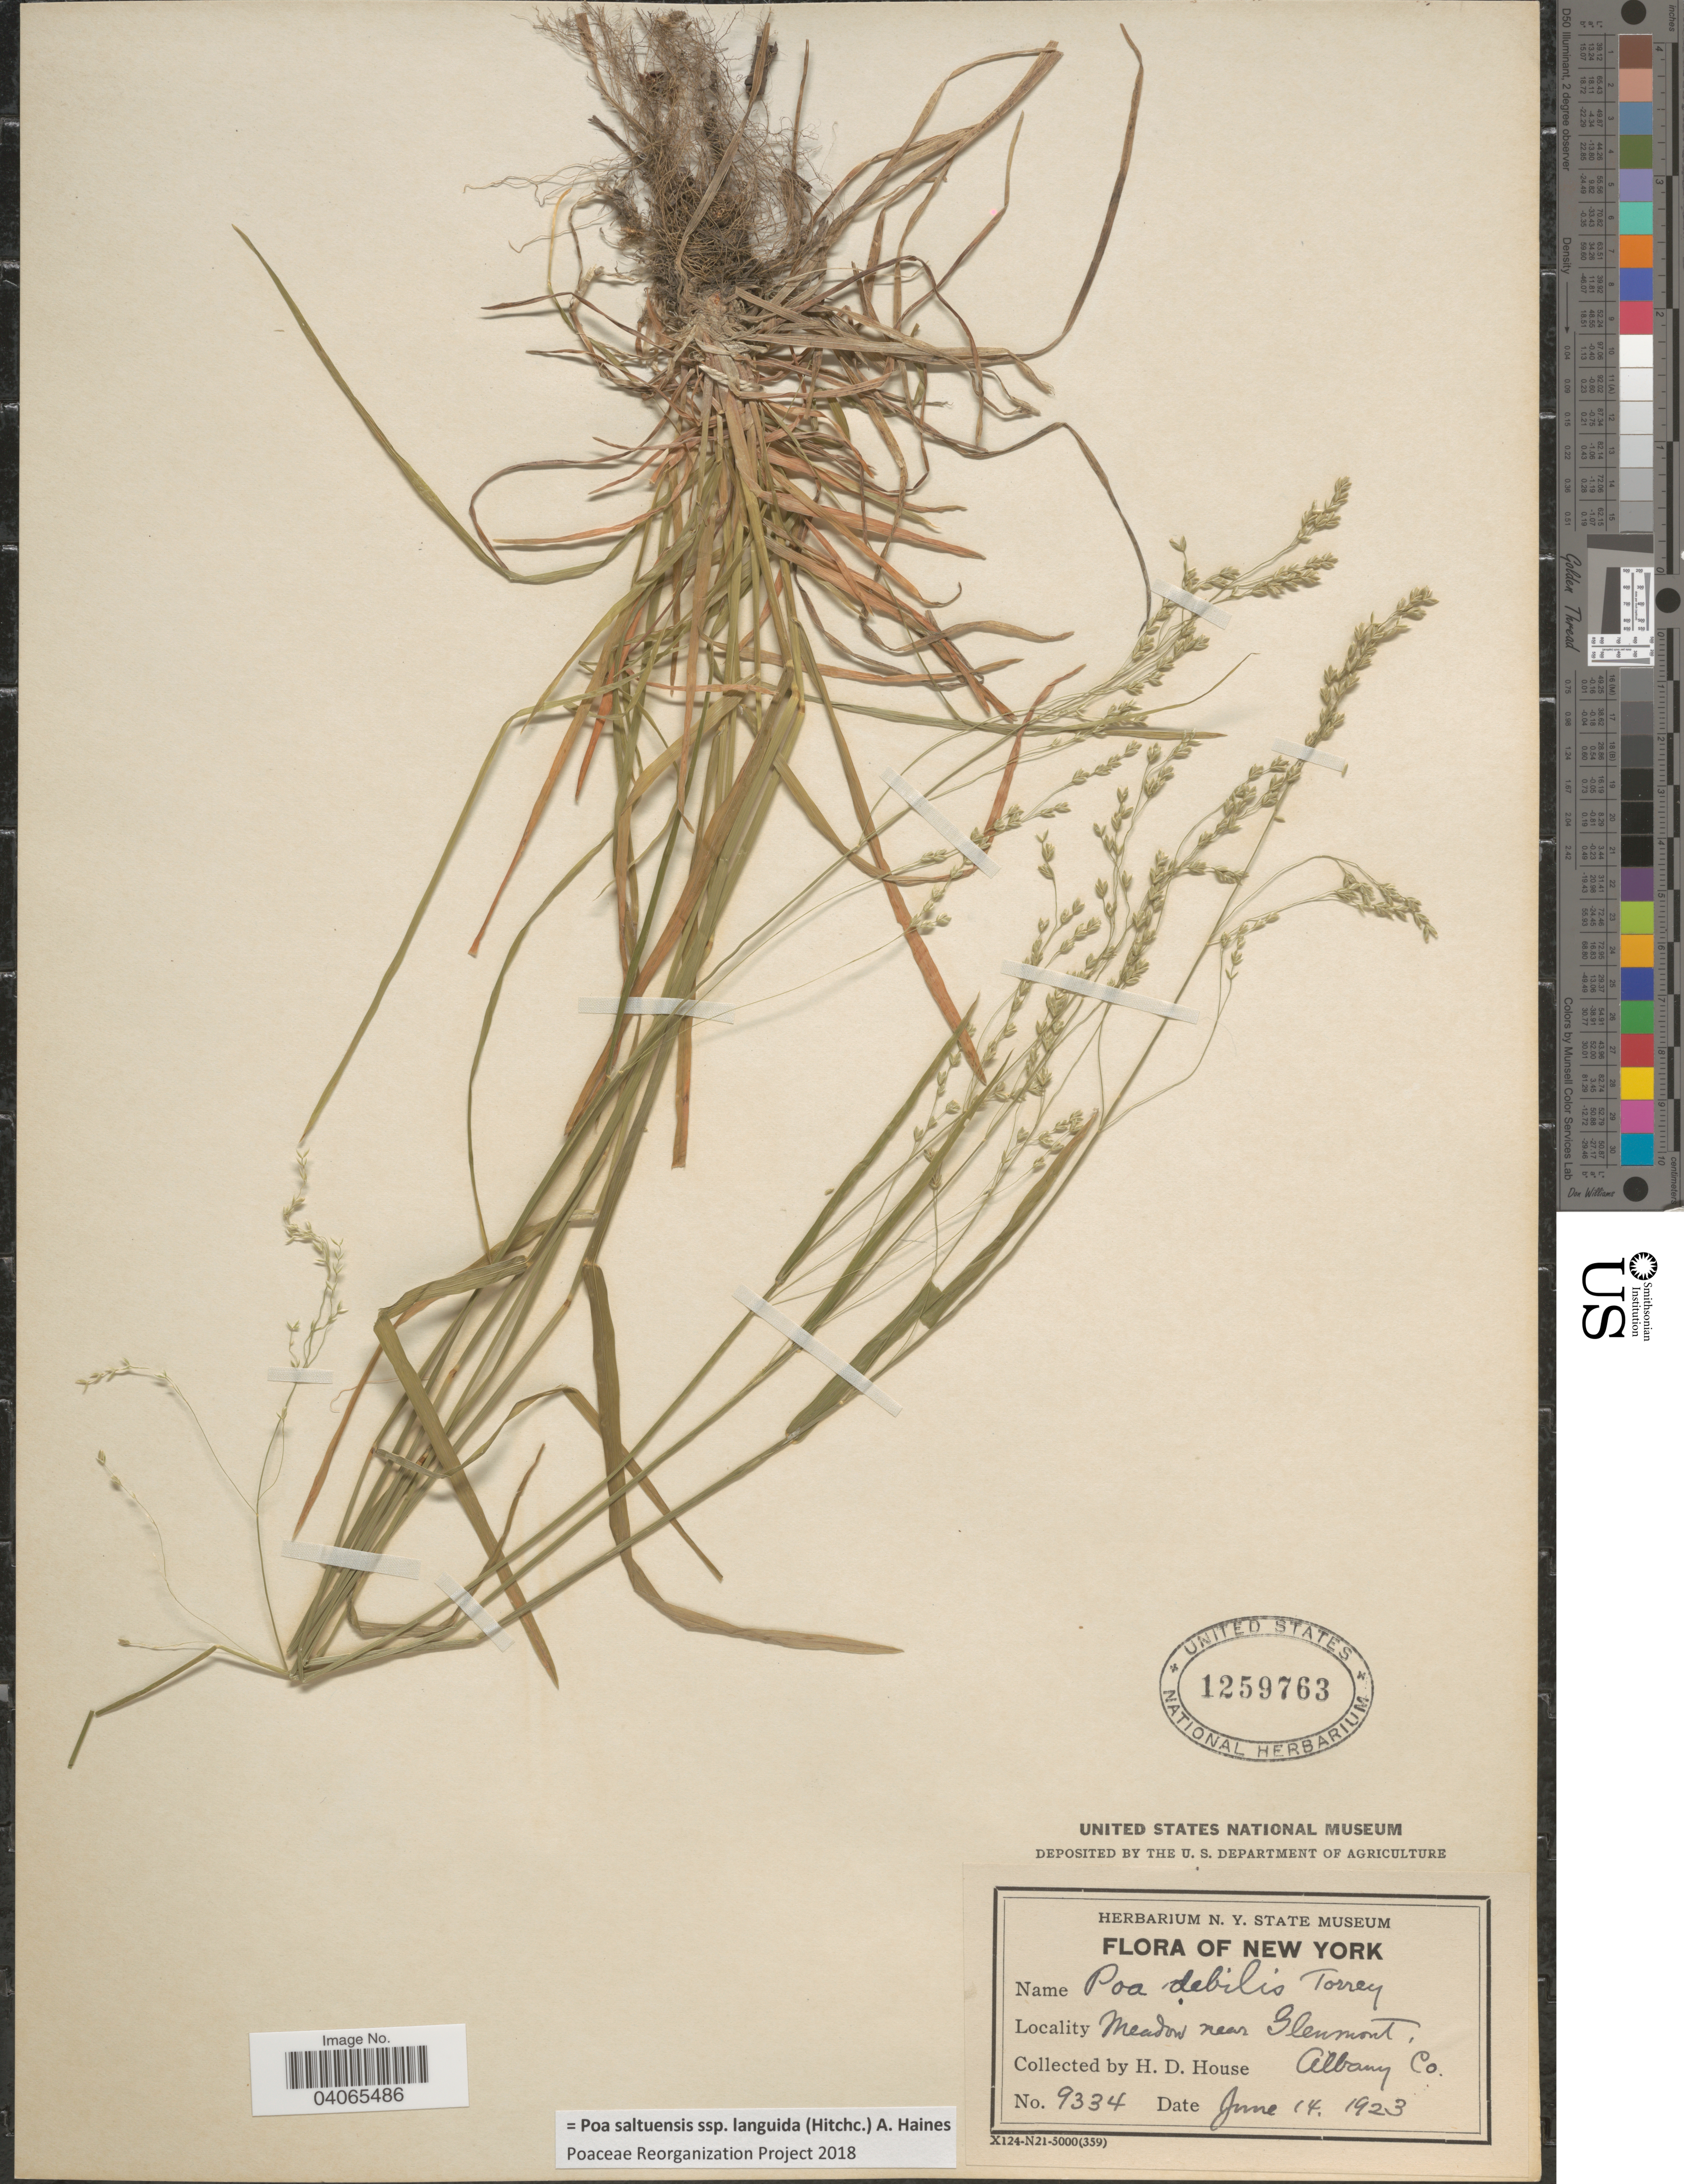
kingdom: Plantae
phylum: Tracheophyta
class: Liliopsida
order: Poales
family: Poaceae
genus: Poa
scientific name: Poa saltuensis subsp. languida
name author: (Hitchc.) A. Haines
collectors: H. D. House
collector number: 9334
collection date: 1923-06-14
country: United States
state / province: New York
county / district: Albany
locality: Meadows near Glenmont, Albany Co.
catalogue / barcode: US 1259763